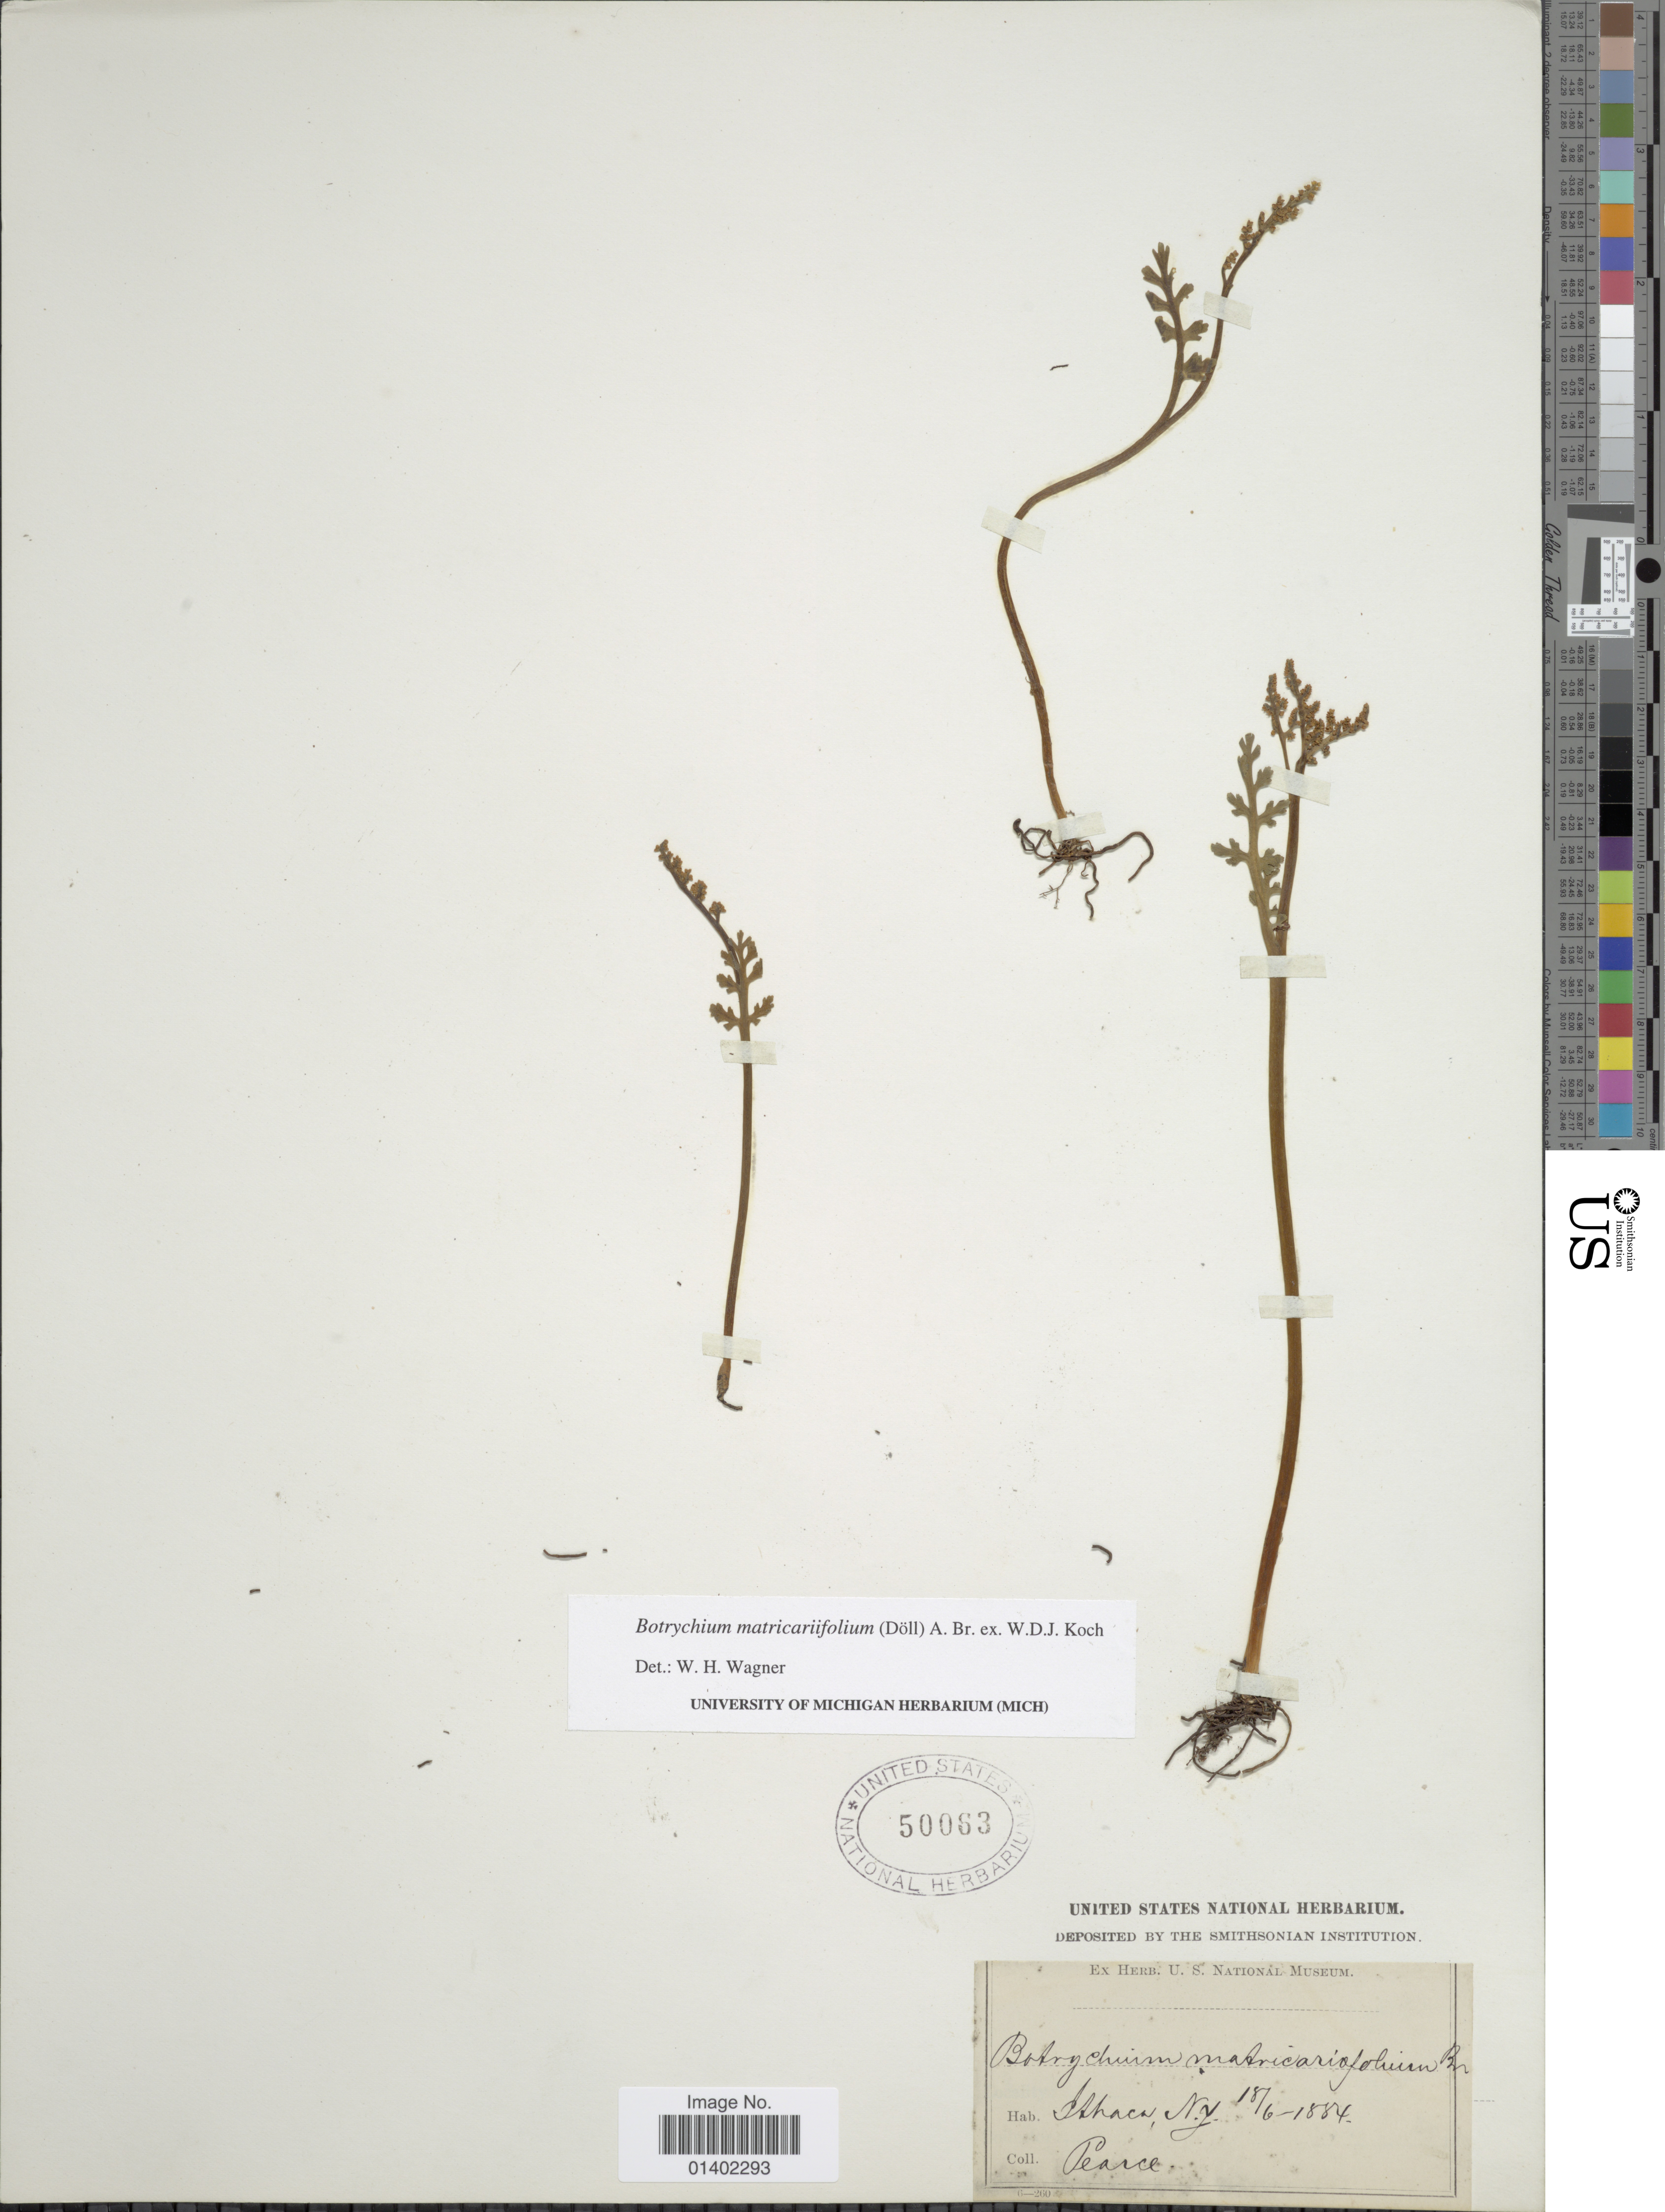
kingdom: Plantae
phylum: Tracheophyta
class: Polypodiopsida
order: Ophioglossales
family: Ophioglossaceae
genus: Botrychium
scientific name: Botrychium matricariifolium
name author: (A. Braun ex Dowell) A. Braun ex Koch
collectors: -. Pearce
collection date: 1884-06-18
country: United States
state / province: New York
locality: Ithaca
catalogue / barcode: US 50063